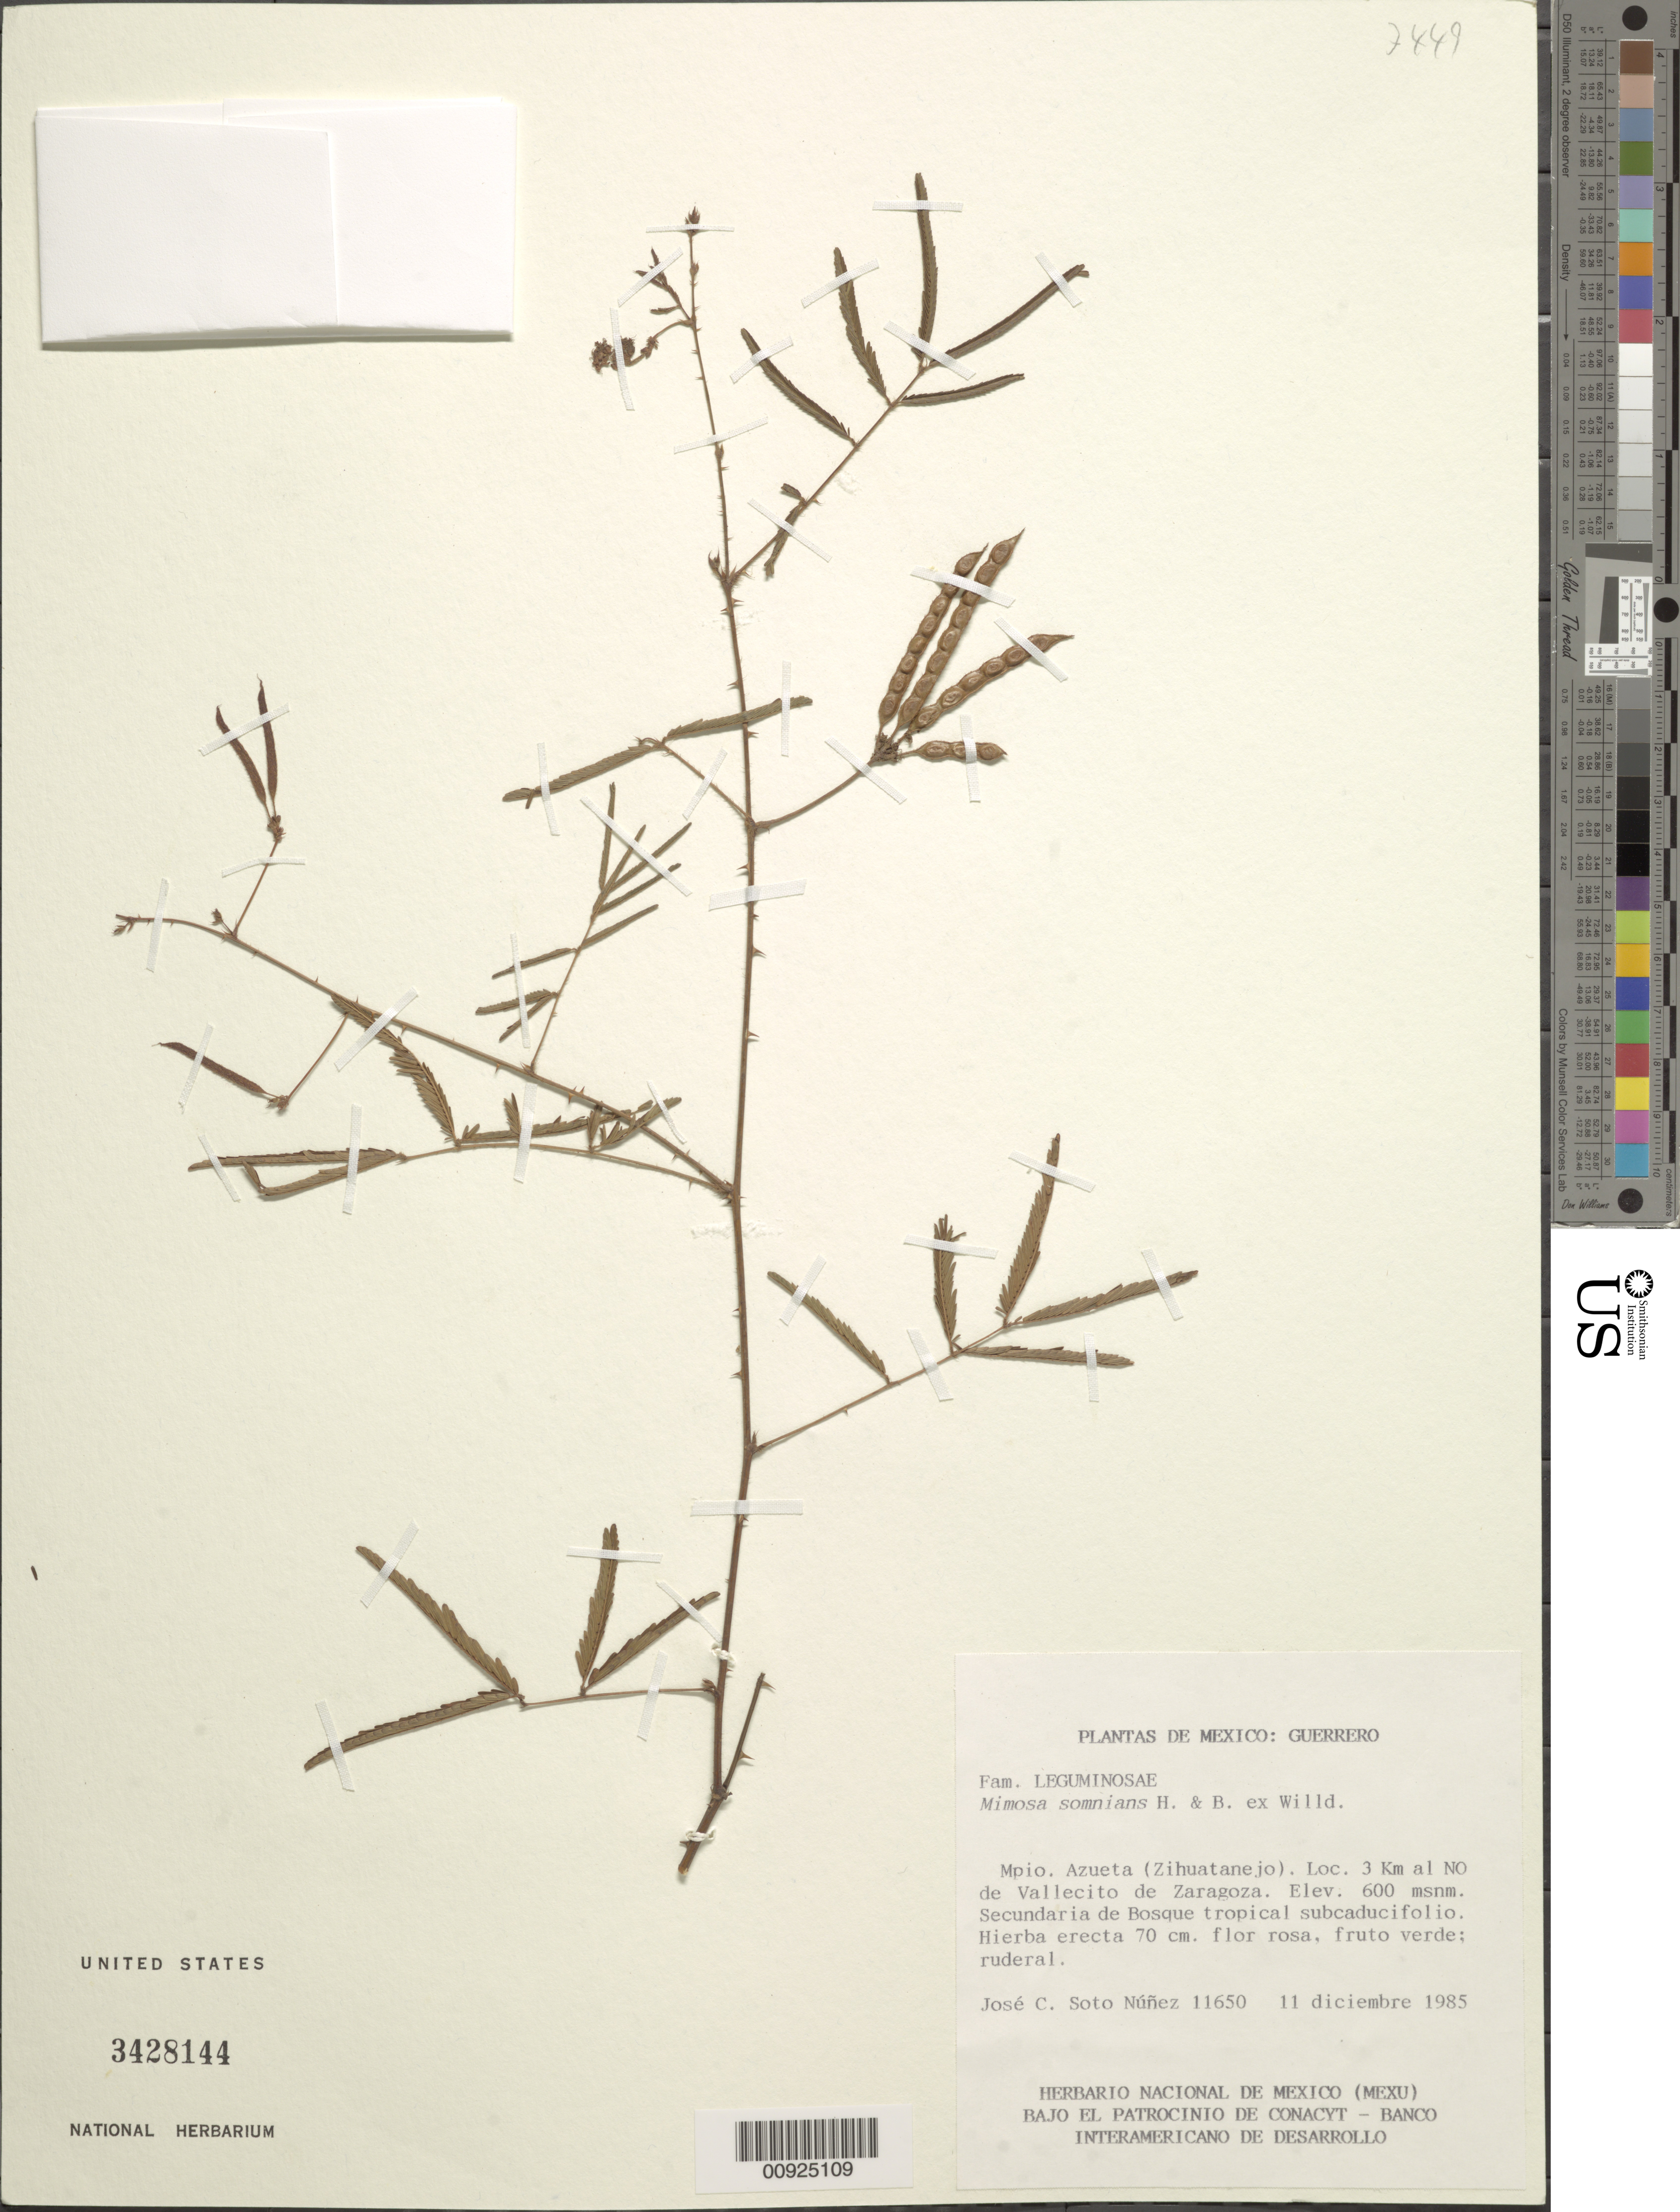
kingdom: Plantae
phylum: Tracheophyta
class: Magnoliopsida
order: Fabales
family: Fabaceae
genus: Mimosa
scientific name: Mimosa somnians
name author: Humb. & Bonpl. ex Willd.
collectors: J. C. Soto Núñez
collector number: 11650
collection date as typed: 11 Dec 1985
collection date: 1985-12-11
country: Mexico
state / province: Guerrero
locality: Azueta (Zihuatanejo): 3 km. al NO de Vallecito de Zaragoza.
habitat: Secundaria de Bosque tropical subcaducifolio.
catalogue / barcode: US 3428144